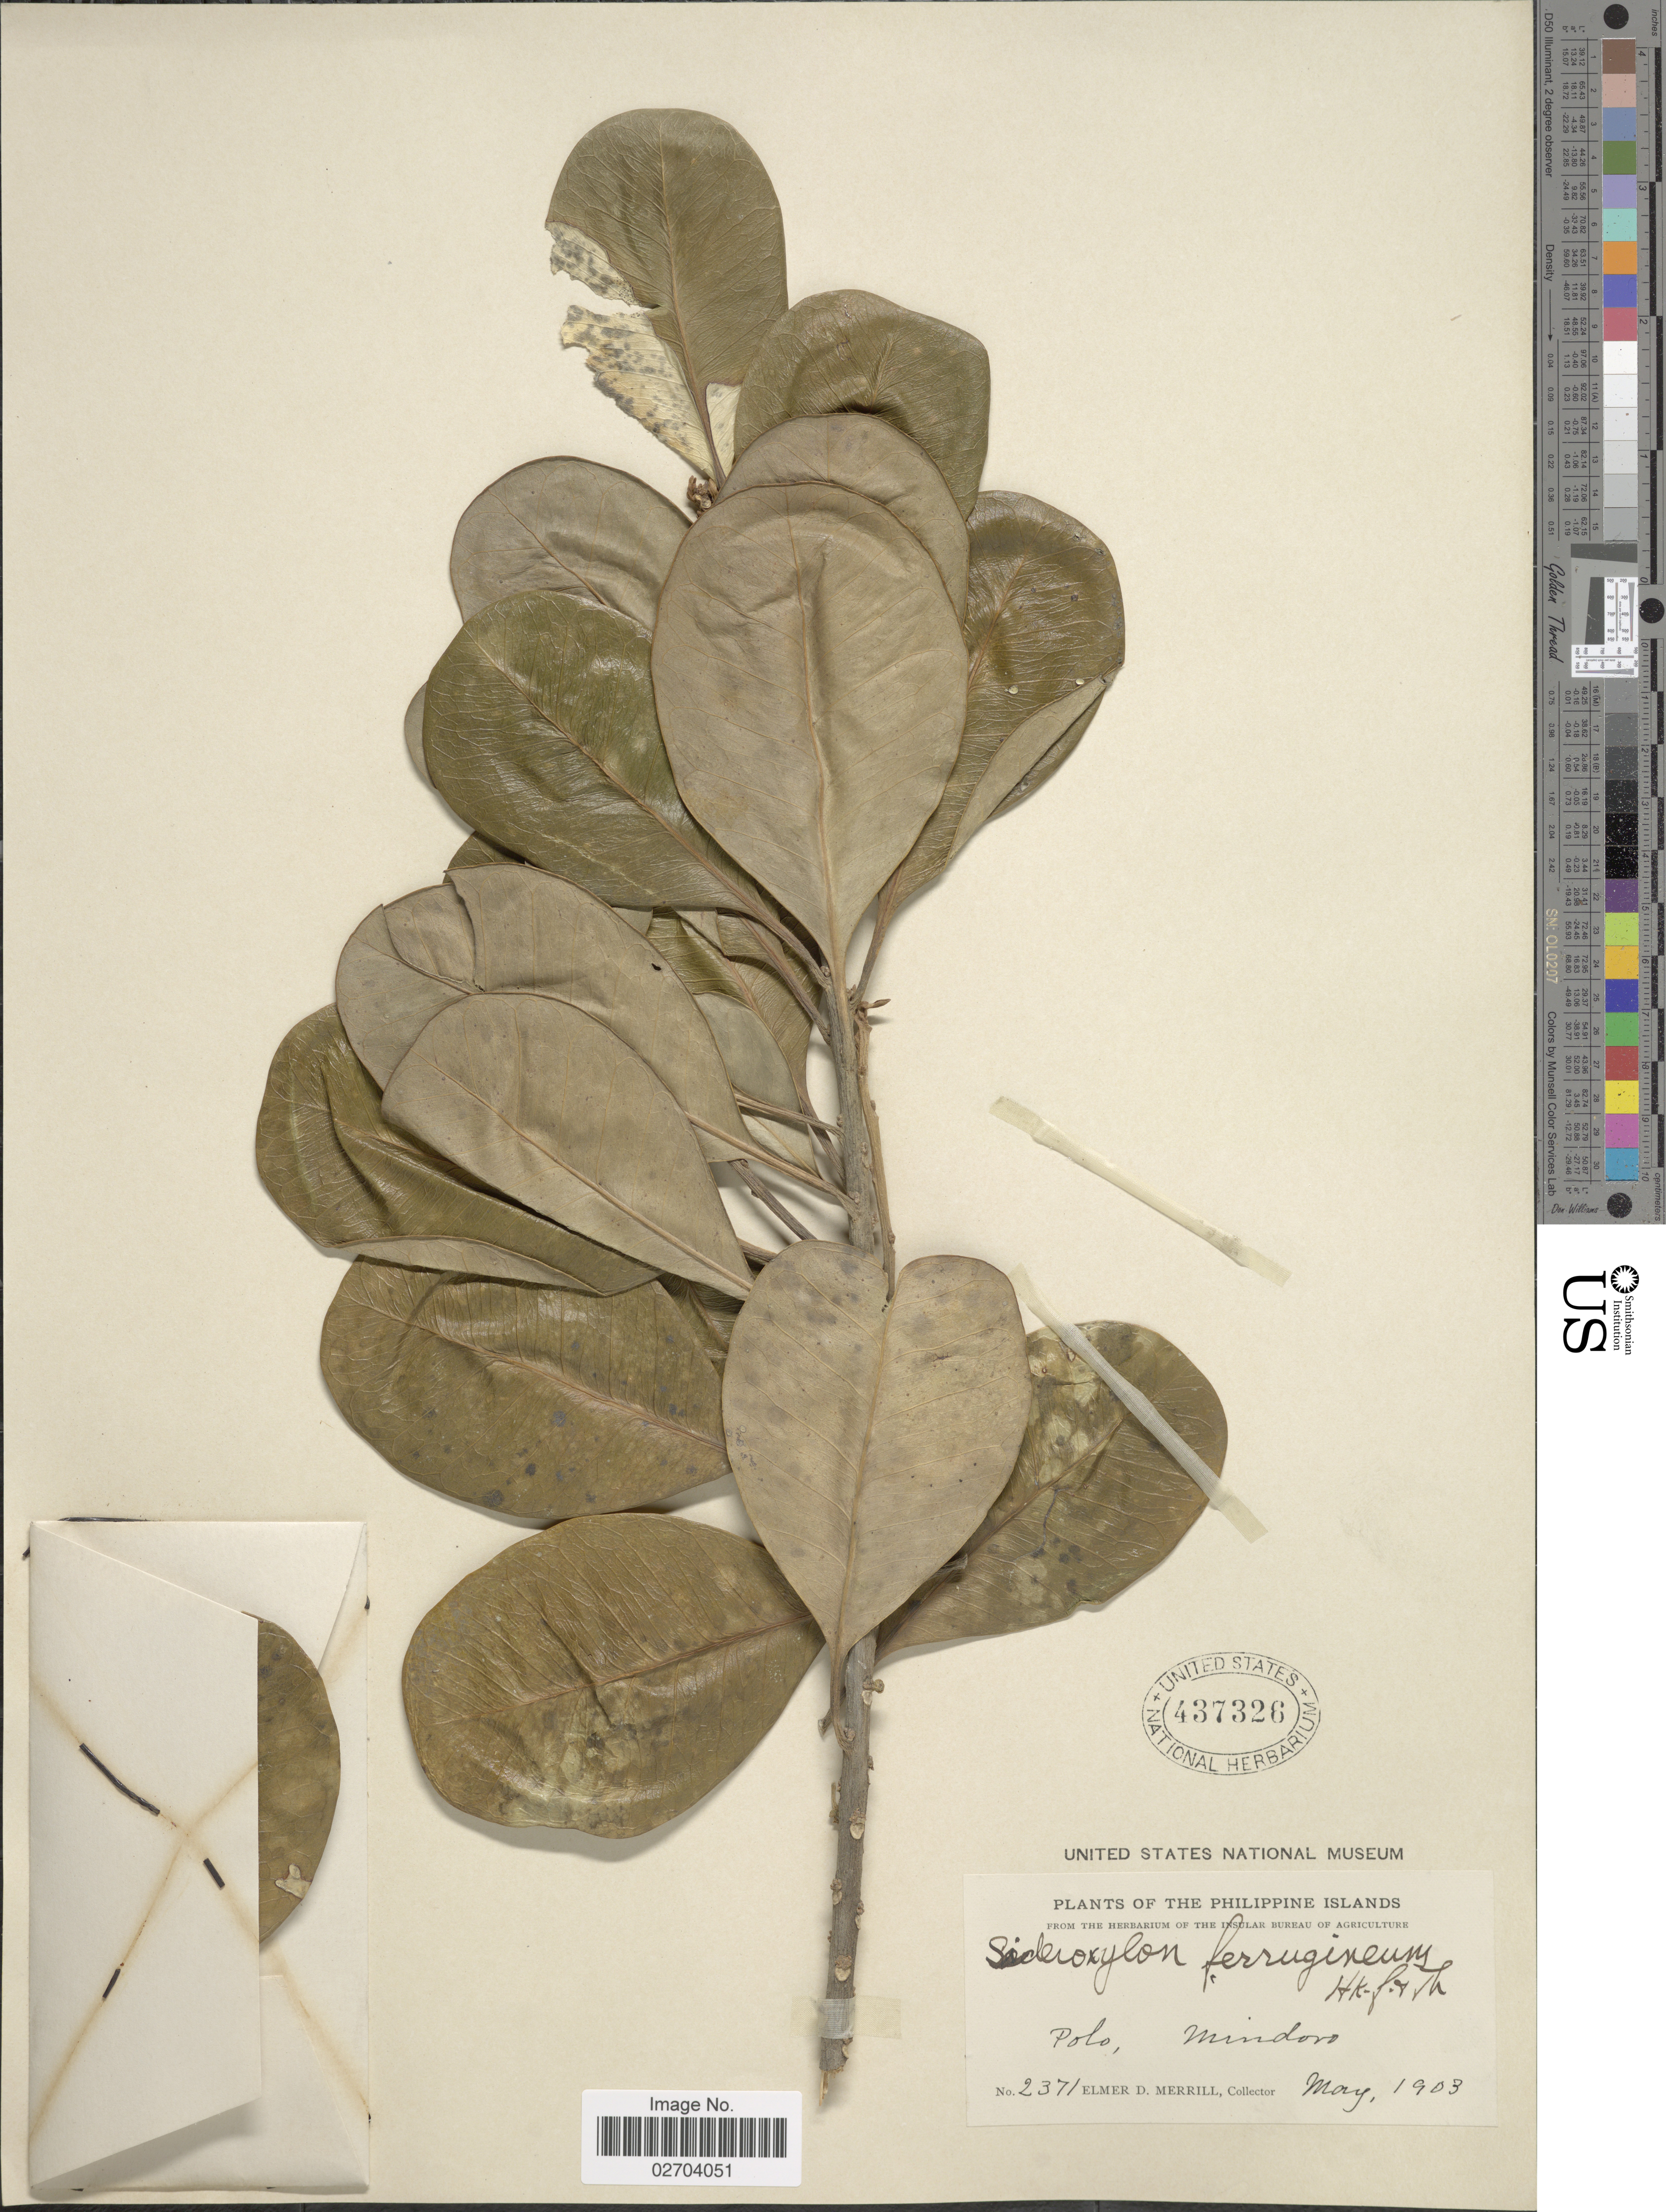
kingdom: Plantae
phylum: Tracheophyta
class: Magnoliopsida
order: Ericales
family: Sapotaceae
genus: Sideroxylon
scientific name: Sideroxylon ferrugineum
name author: Hook. & Arn.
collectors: E. D. Merrill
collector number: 2371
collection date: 1903-05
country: Philippines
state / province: Mimaropa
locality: Polo, Mindoro.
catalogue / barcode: US 437326